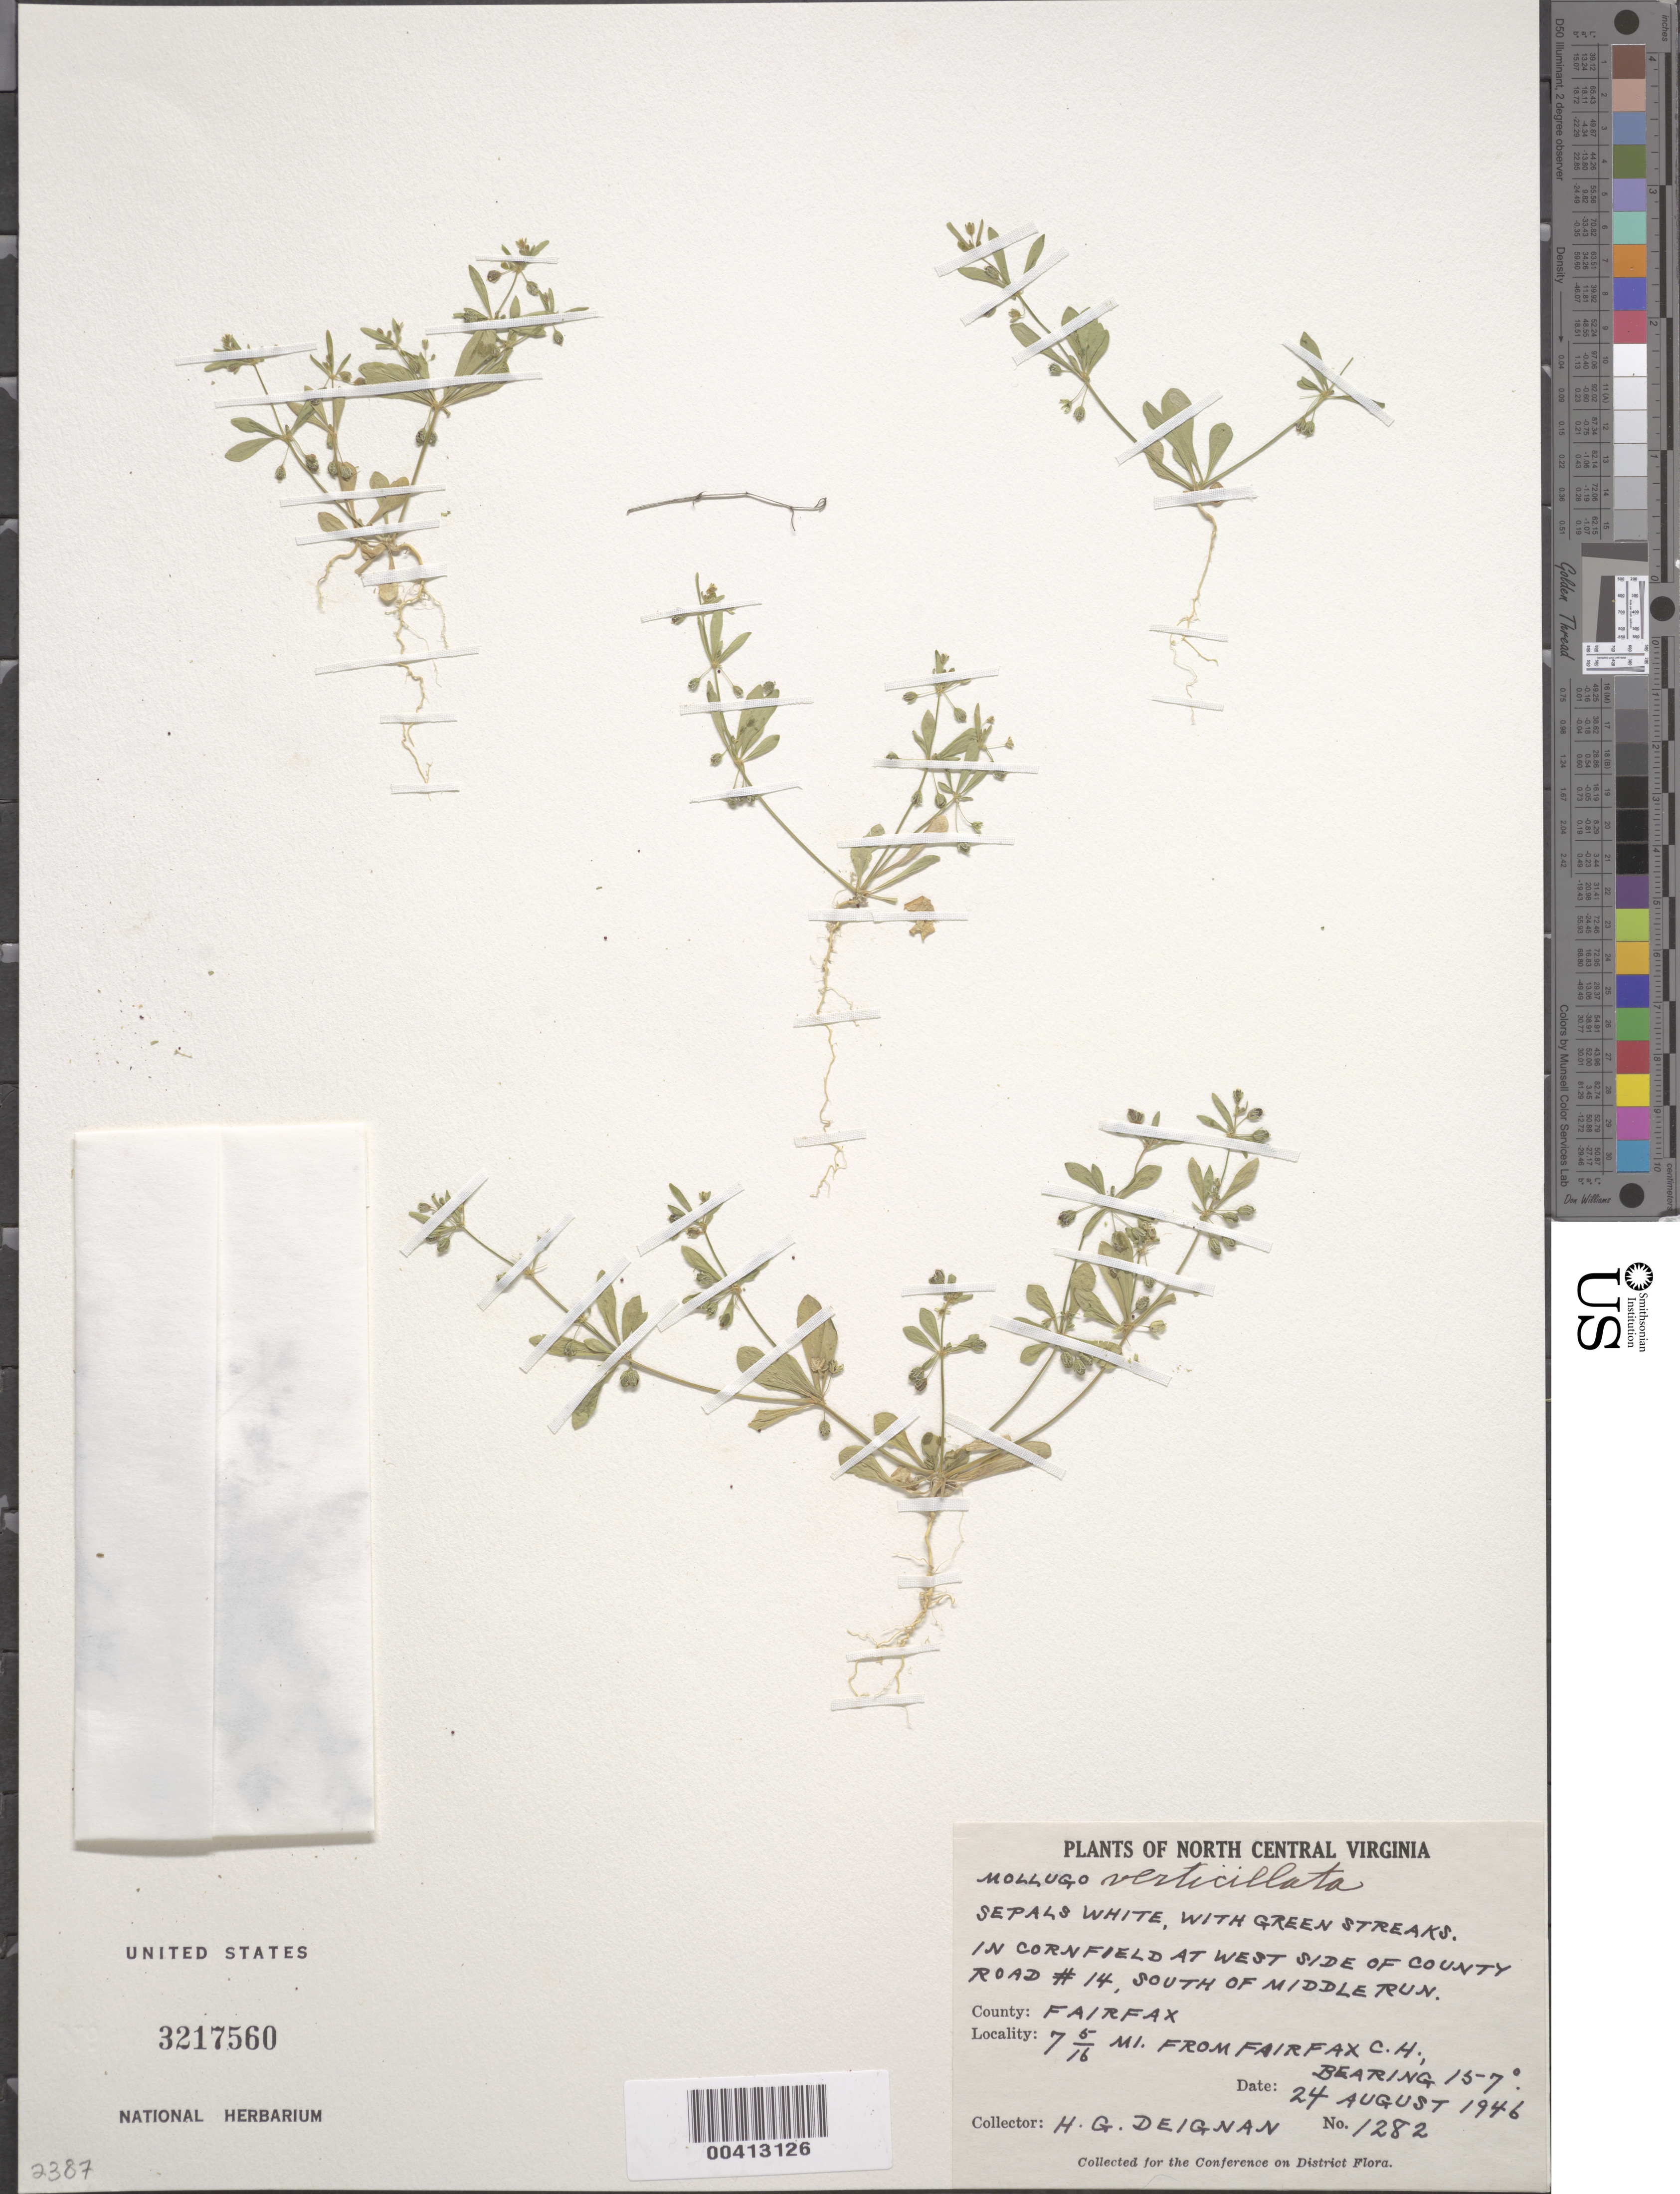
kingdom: Plantae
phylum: Tracheophyta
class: Magnoliopsida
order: Caryophyllales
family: Molluginaceae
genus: Mollugo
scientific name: Mollugo verticillata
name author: L.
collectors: H. Deignan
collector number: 1282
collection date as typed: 24 Aug 1946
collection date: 1946-08-24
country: United States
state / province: Virginia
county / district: Fairfax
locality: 7 5/16 mi. from Fairfax County Courthouse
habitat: In cornfield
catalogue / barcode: US 3217560